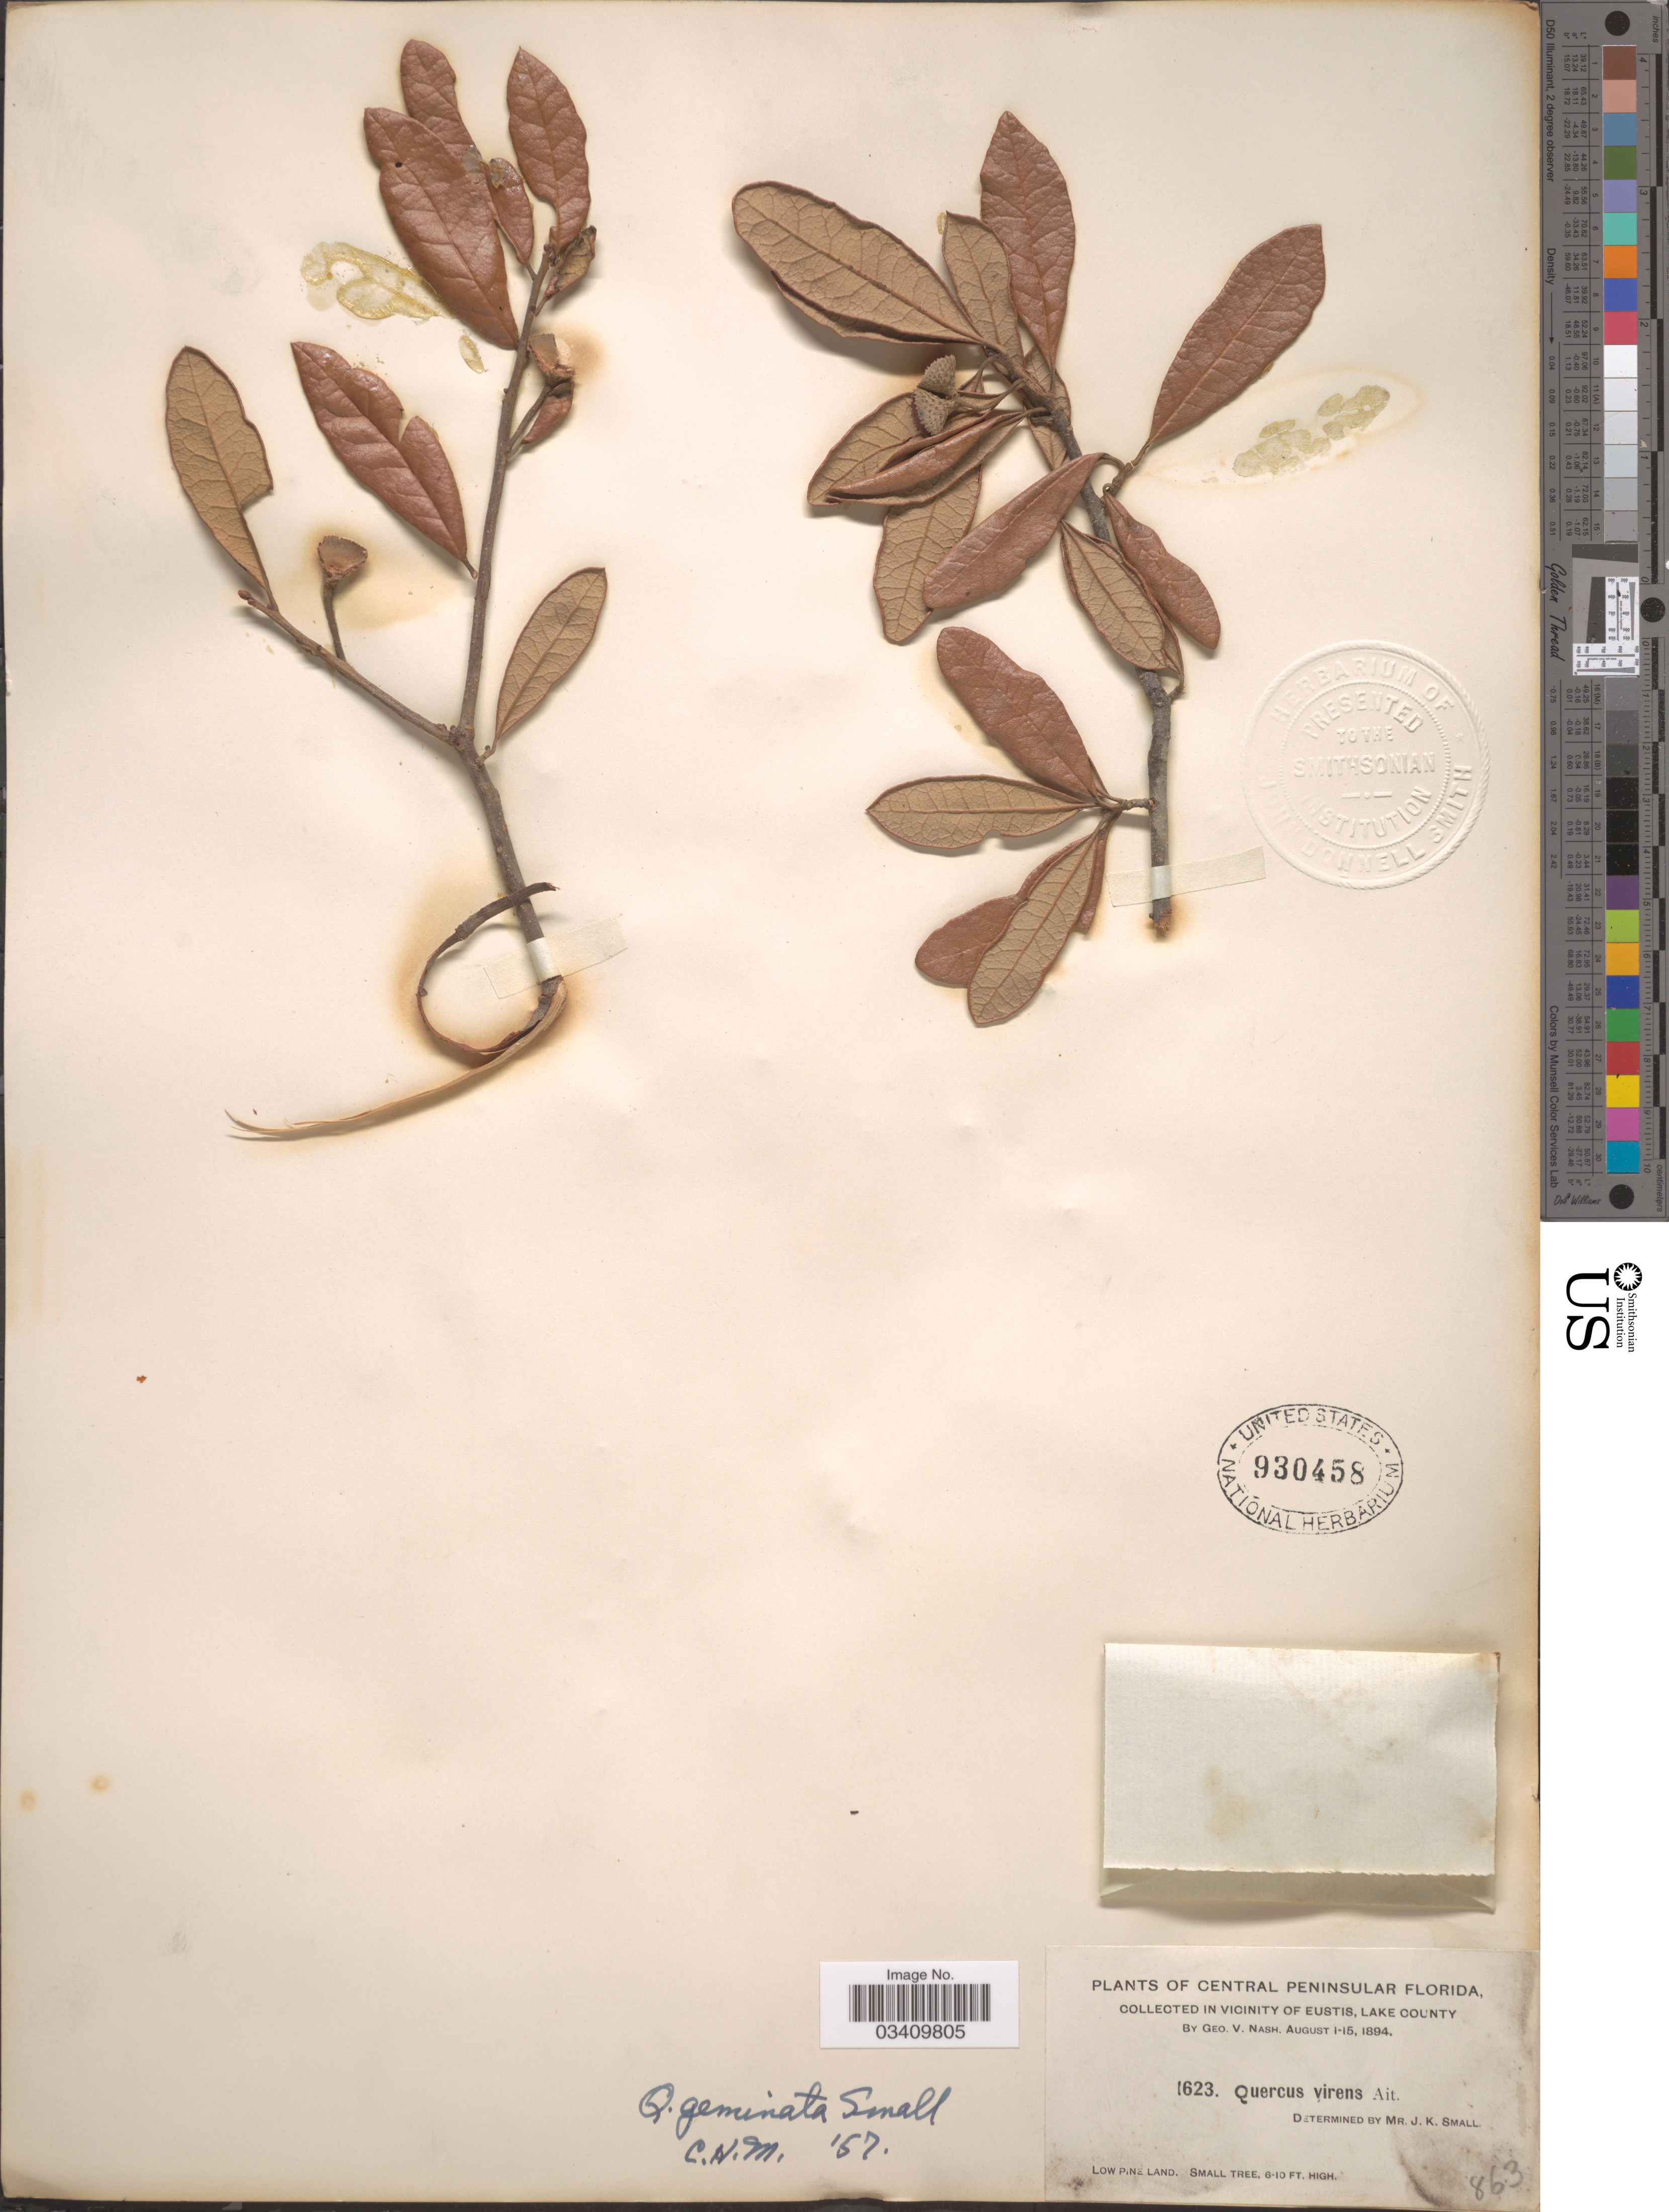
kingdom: Plantae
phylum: Tracheophyta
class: Magnoliopsida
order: Fagales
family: Fagaceae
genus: Quercus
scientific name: Quercus virginiana var. maritima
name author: (Michx.) Sarg.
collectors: G. V. Nash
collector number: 1623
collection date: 1894-08-01/1894-08-15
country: United States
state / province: Florida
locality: Central Peninsular Florida. In vicinity of Eustis, Lake County. Low pine land.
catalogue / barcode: US 930458